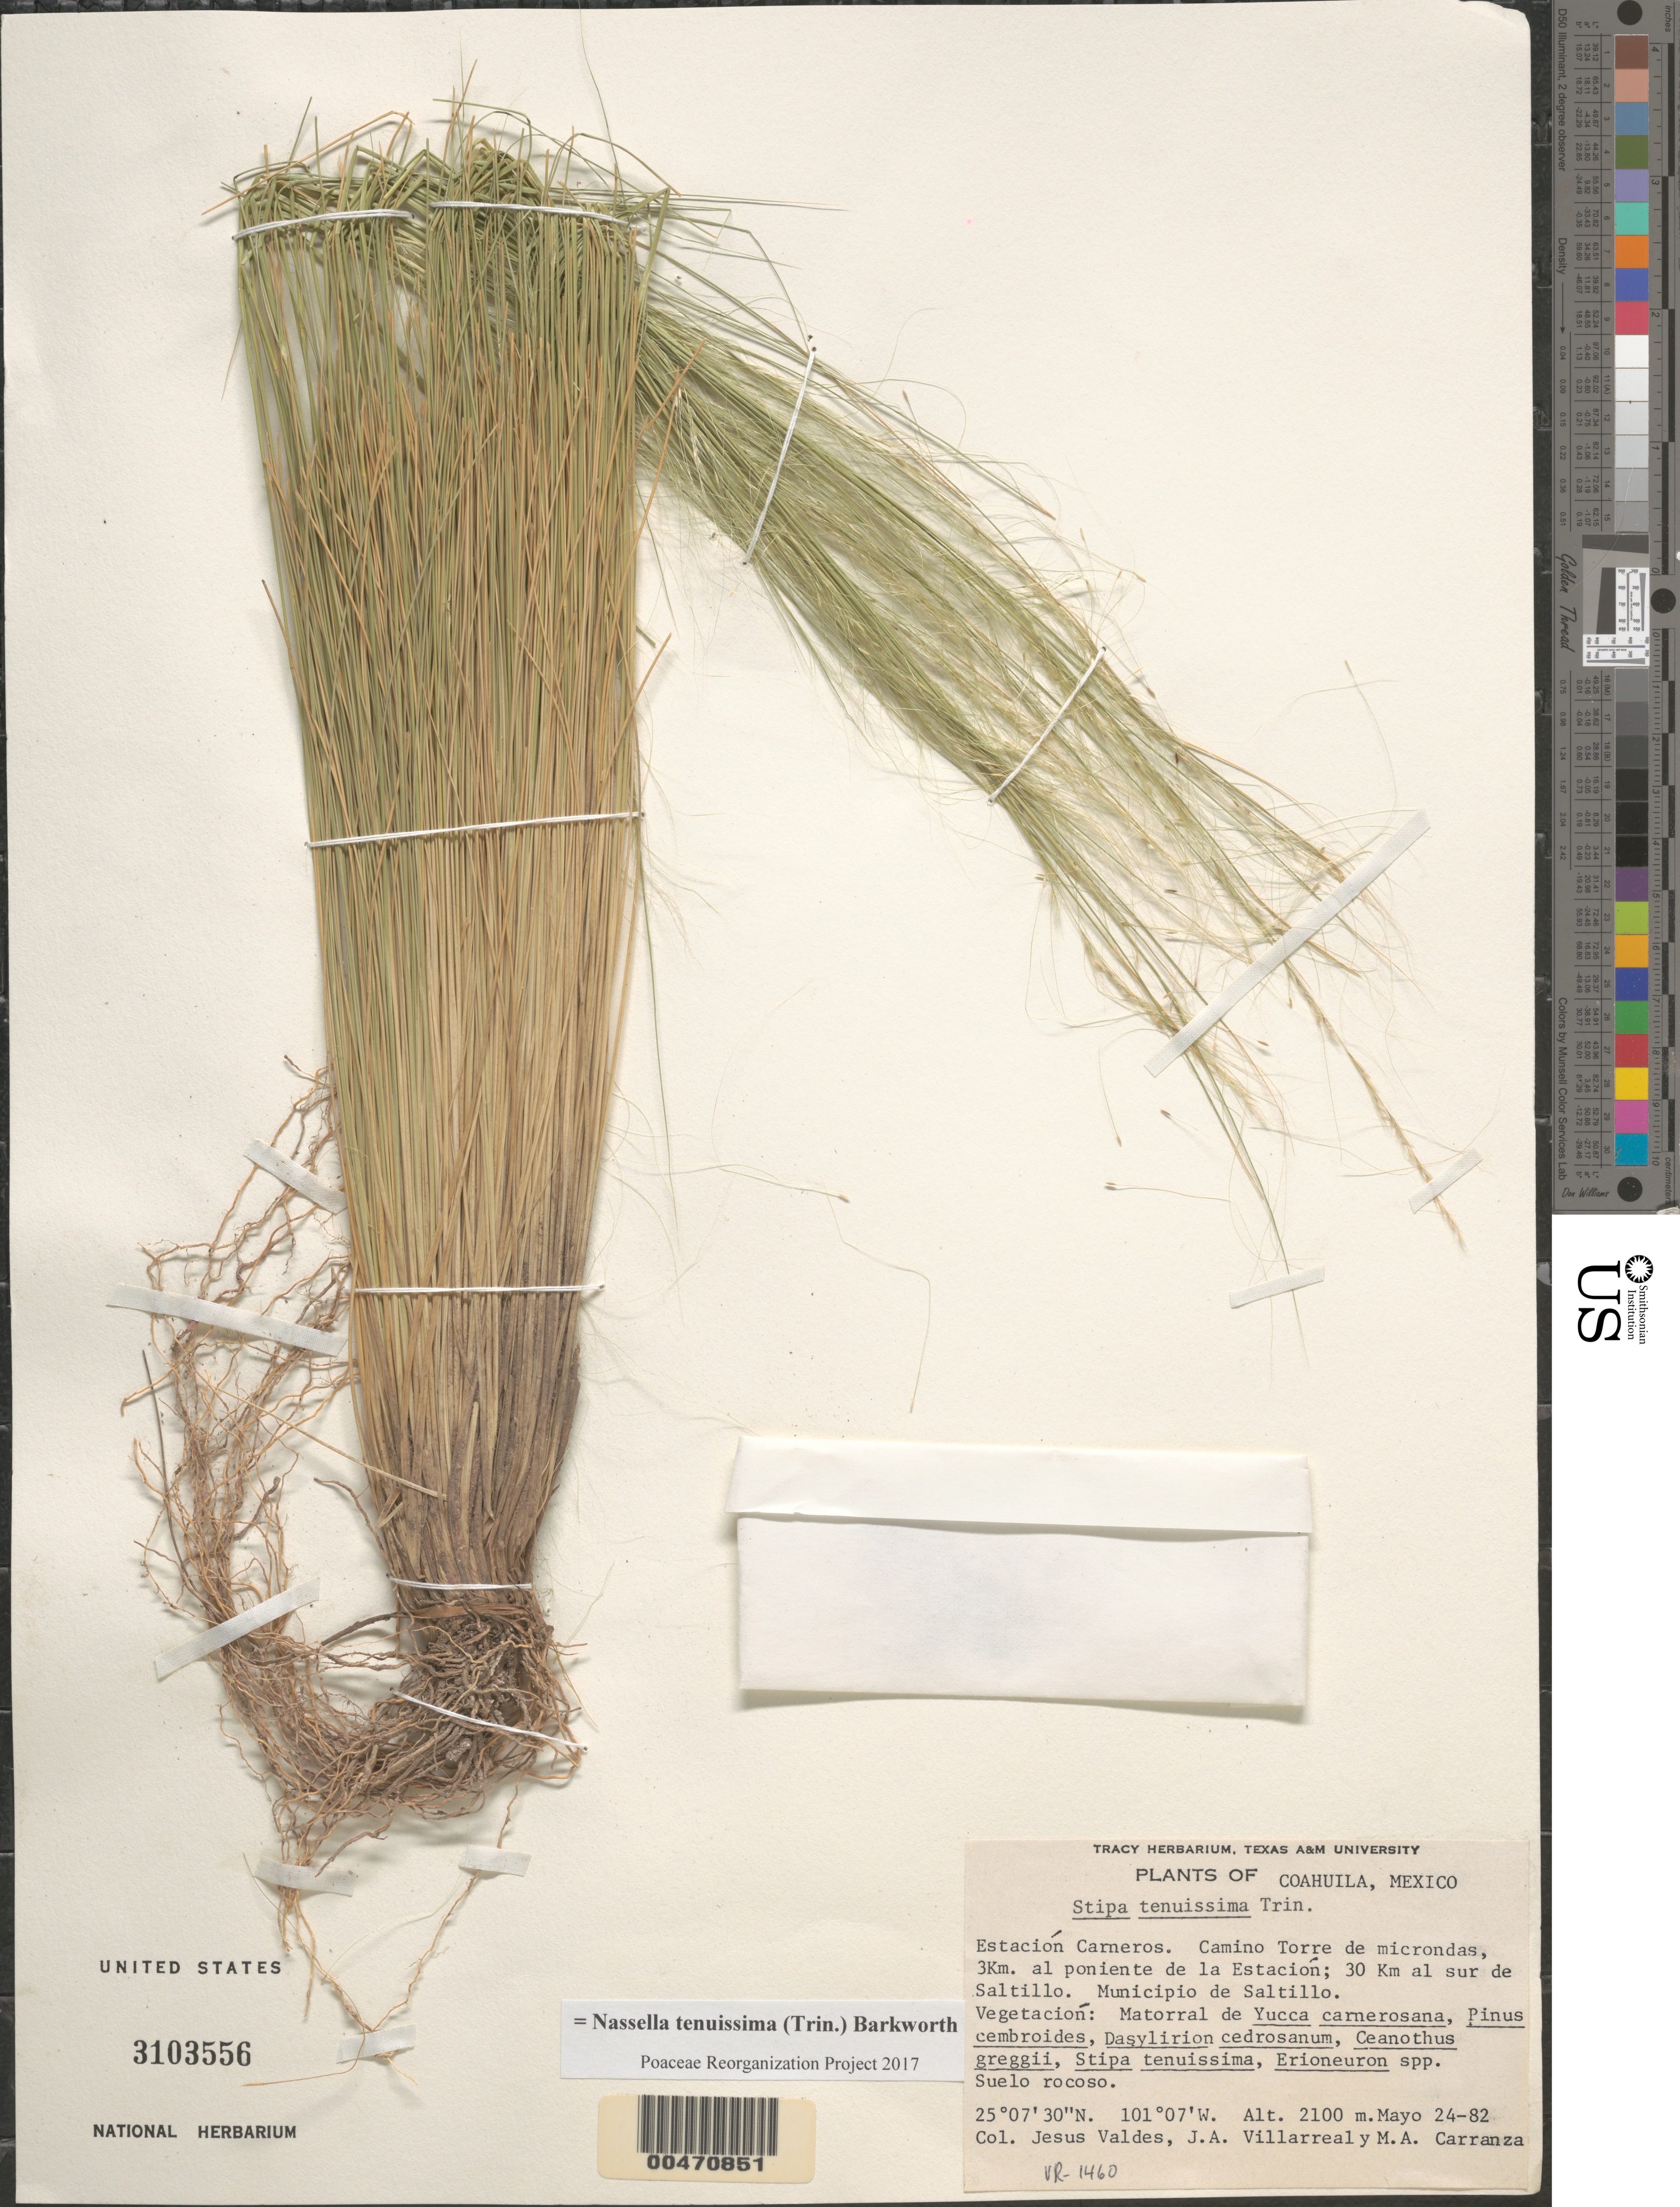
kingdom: Plantae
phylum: Tracheophyta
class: Liliopsida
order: Poales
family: Poaceae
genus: Nassella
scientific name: Nassella tenuissima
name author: (Trin.) Barkworth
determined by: Poaceae Reorganization Project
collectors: J. Valdés-Reyna, J. Villarreal & M. Carranza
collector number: VR-1460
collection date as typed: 24 May 1982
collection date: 1982-05-24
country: Mexico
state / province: Coahuila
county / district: Saltillo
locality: Estación Carneros, Microwave tower rd, 3 km W of Estación, 30 km S of Saltillo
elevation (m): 2100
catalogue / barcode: US 3103556